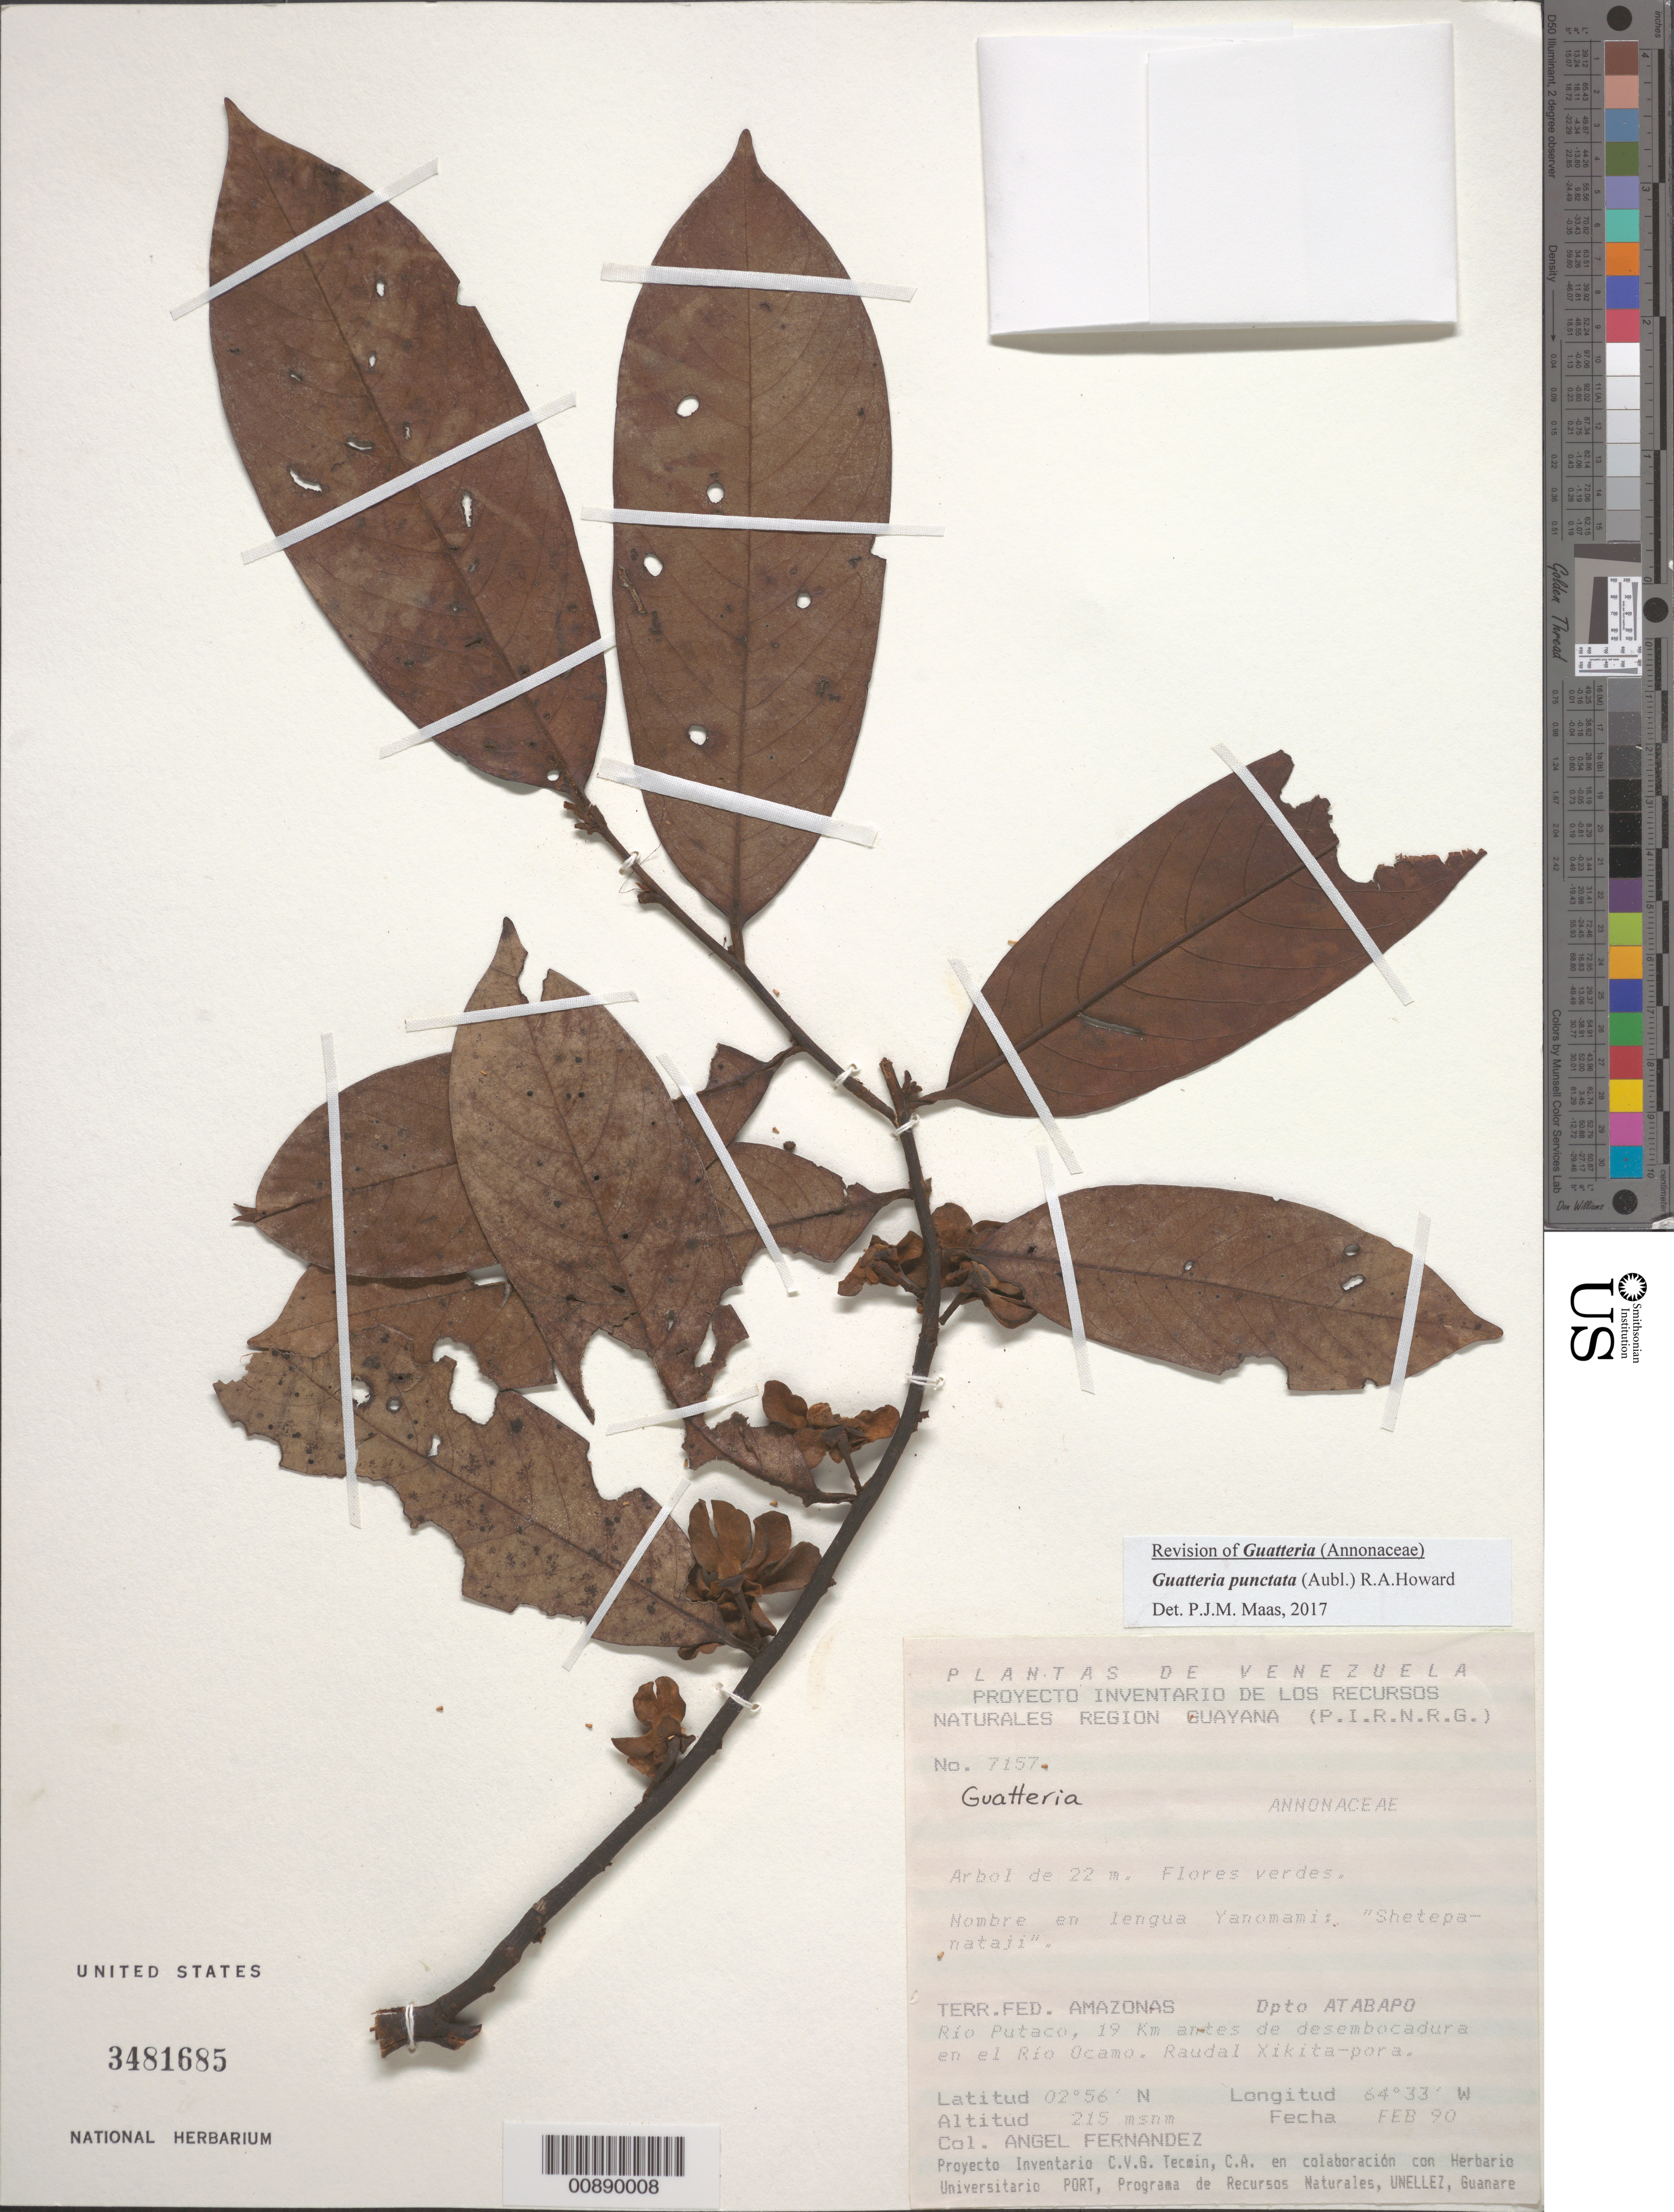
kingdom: Plantae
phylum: Tracheophyta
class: Magnoliopsida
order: Magnoliales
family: Annonaceae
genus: Guatteria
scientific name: Guatteria punctata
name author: (Aubl.) R.A. Howard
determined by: Maas, Paul J.; Maas, H.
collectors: A. Fernández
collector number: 7157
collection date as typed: Feb-90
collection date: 1990-02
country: Venezuela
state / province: Amazonas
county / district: Atabapo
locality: Río Putaco, 19 km antes de desembocadura en el Río Ocamo, Raudal Xikita-pora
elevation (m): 215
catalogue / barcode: US 3481685